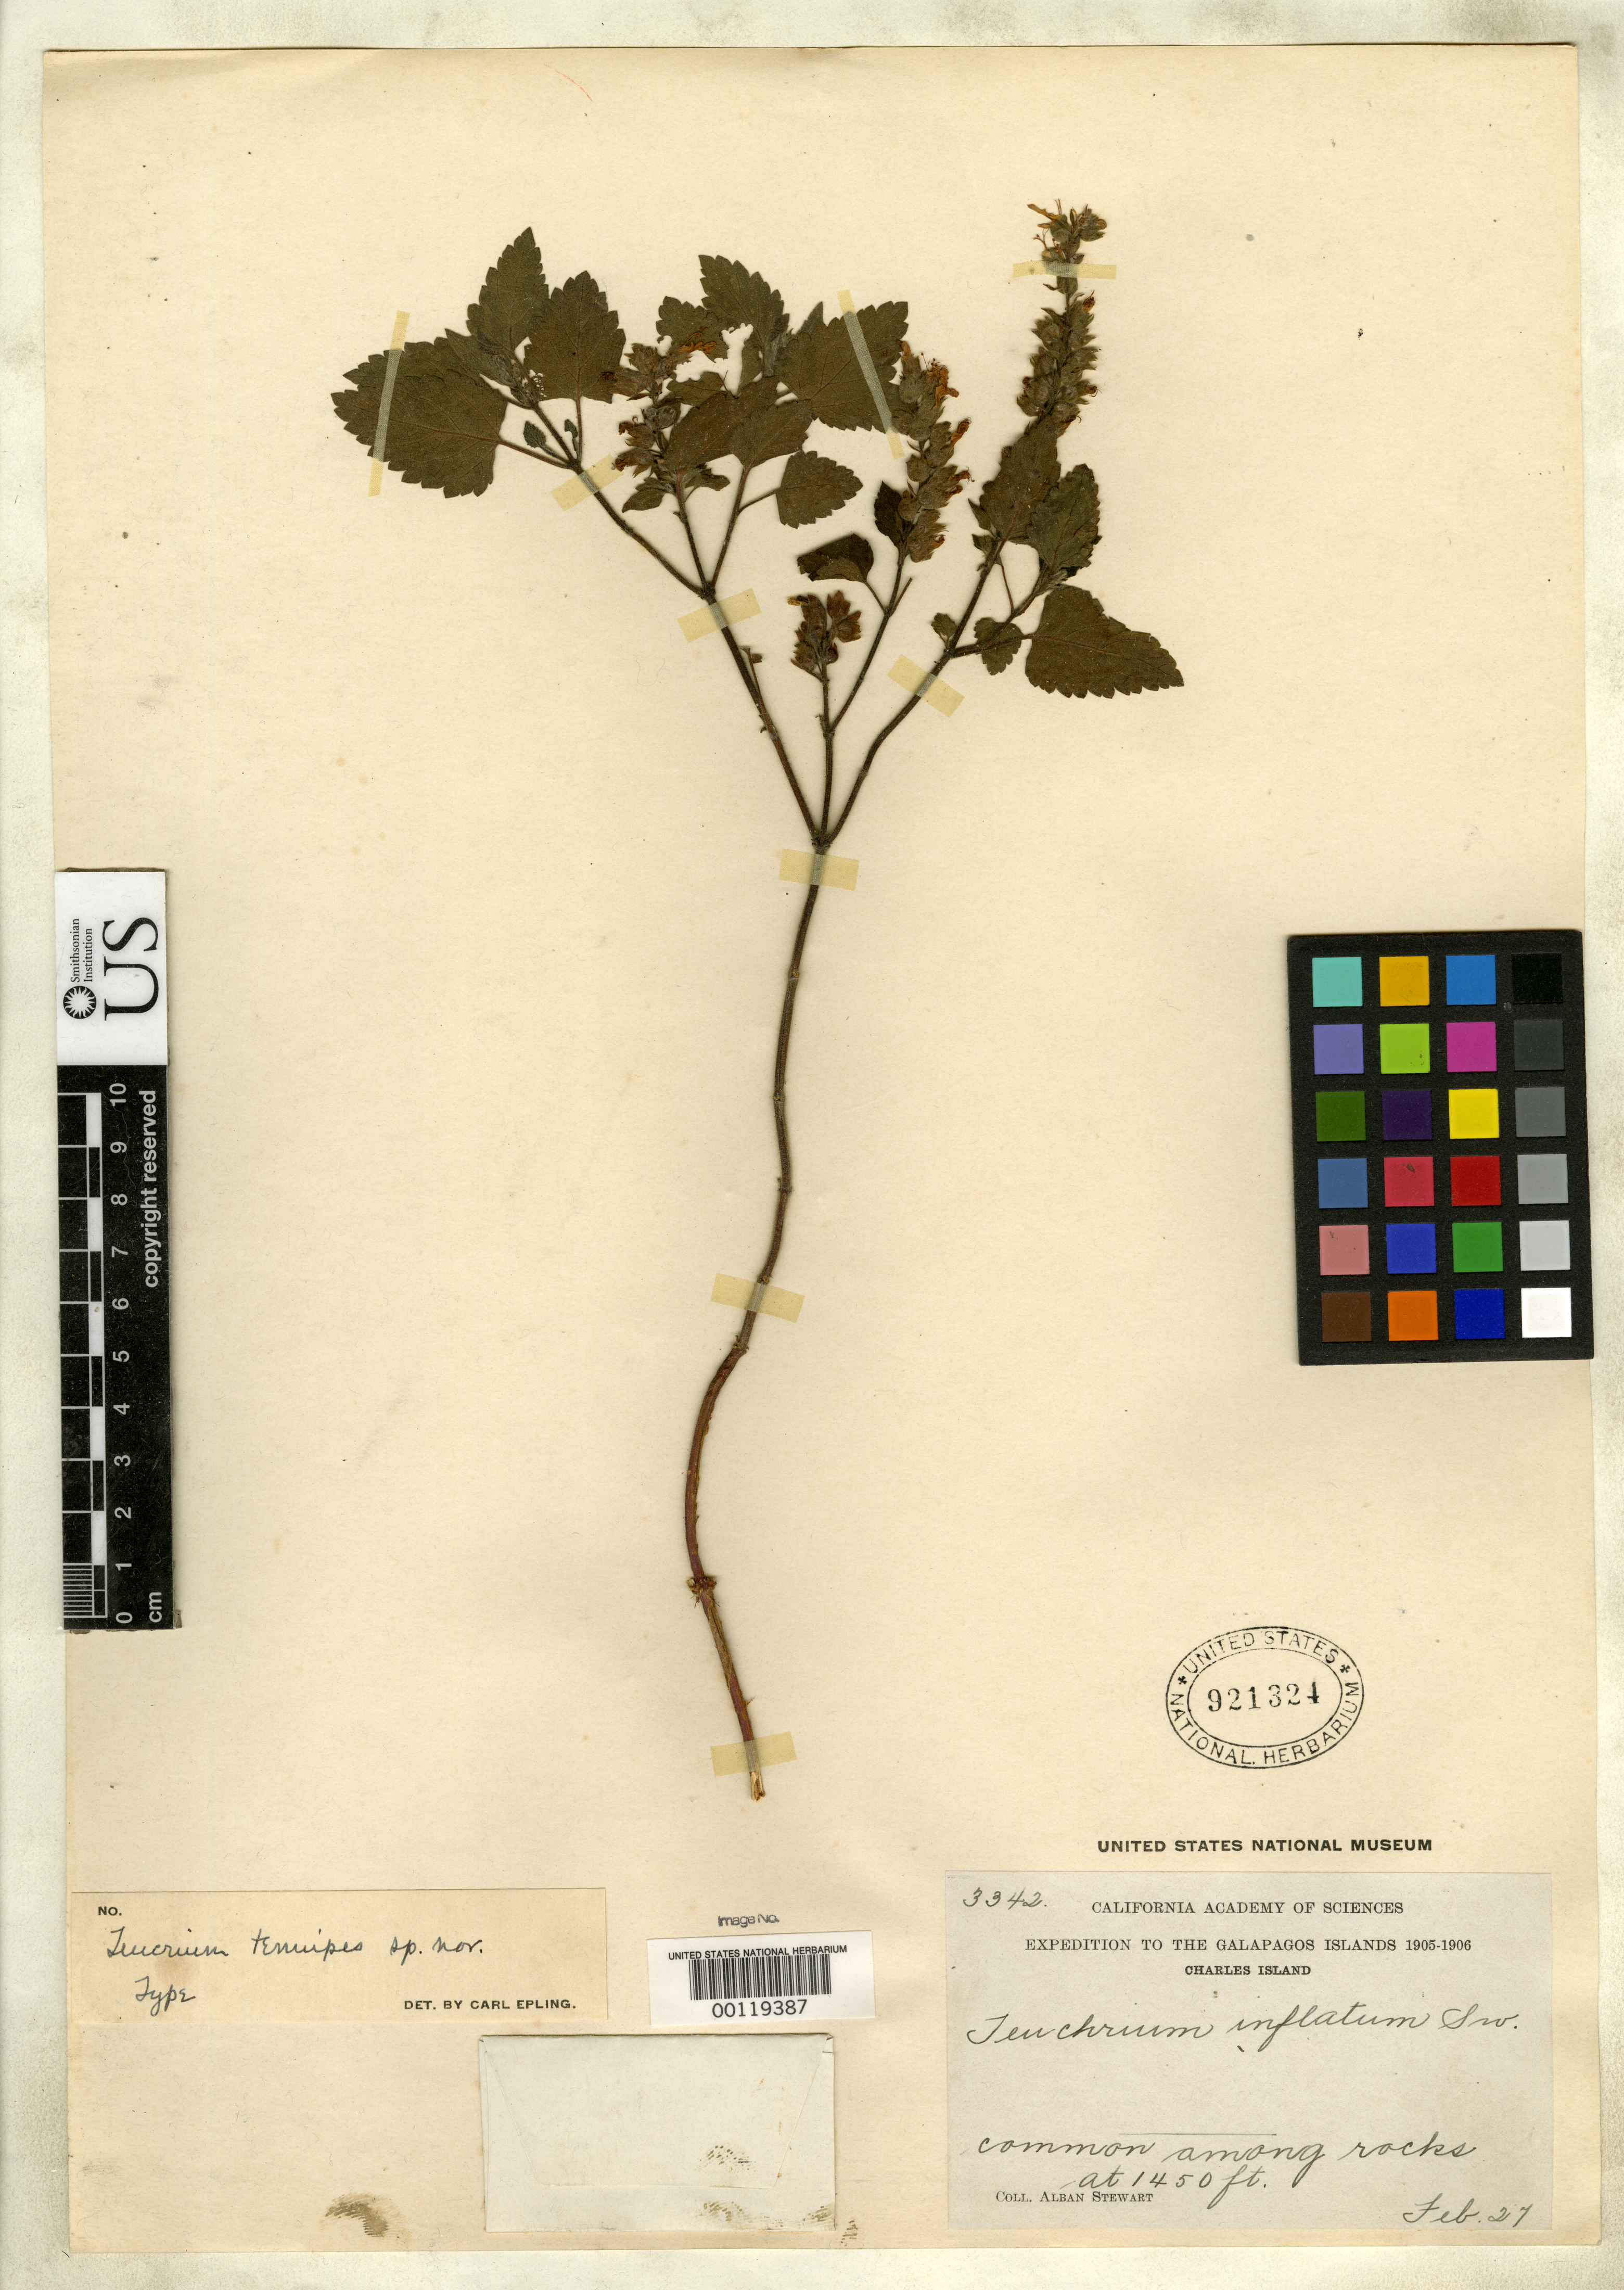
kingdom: Plantae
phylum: Tracheophyta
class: Magnoliopsida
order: Lamiales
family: Lamiaceae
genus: Teucrium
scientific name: Teucrium tenuipes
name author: Epling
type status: Holotype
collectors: A. Stewart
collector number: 3342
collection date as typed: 27 Feb 1905 or 27 Feb 1906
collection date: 1905-02-27 or 1906-02-27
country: Ecuador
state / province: Colón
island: Galápagos Is.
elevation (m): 442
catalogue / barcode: US 921324